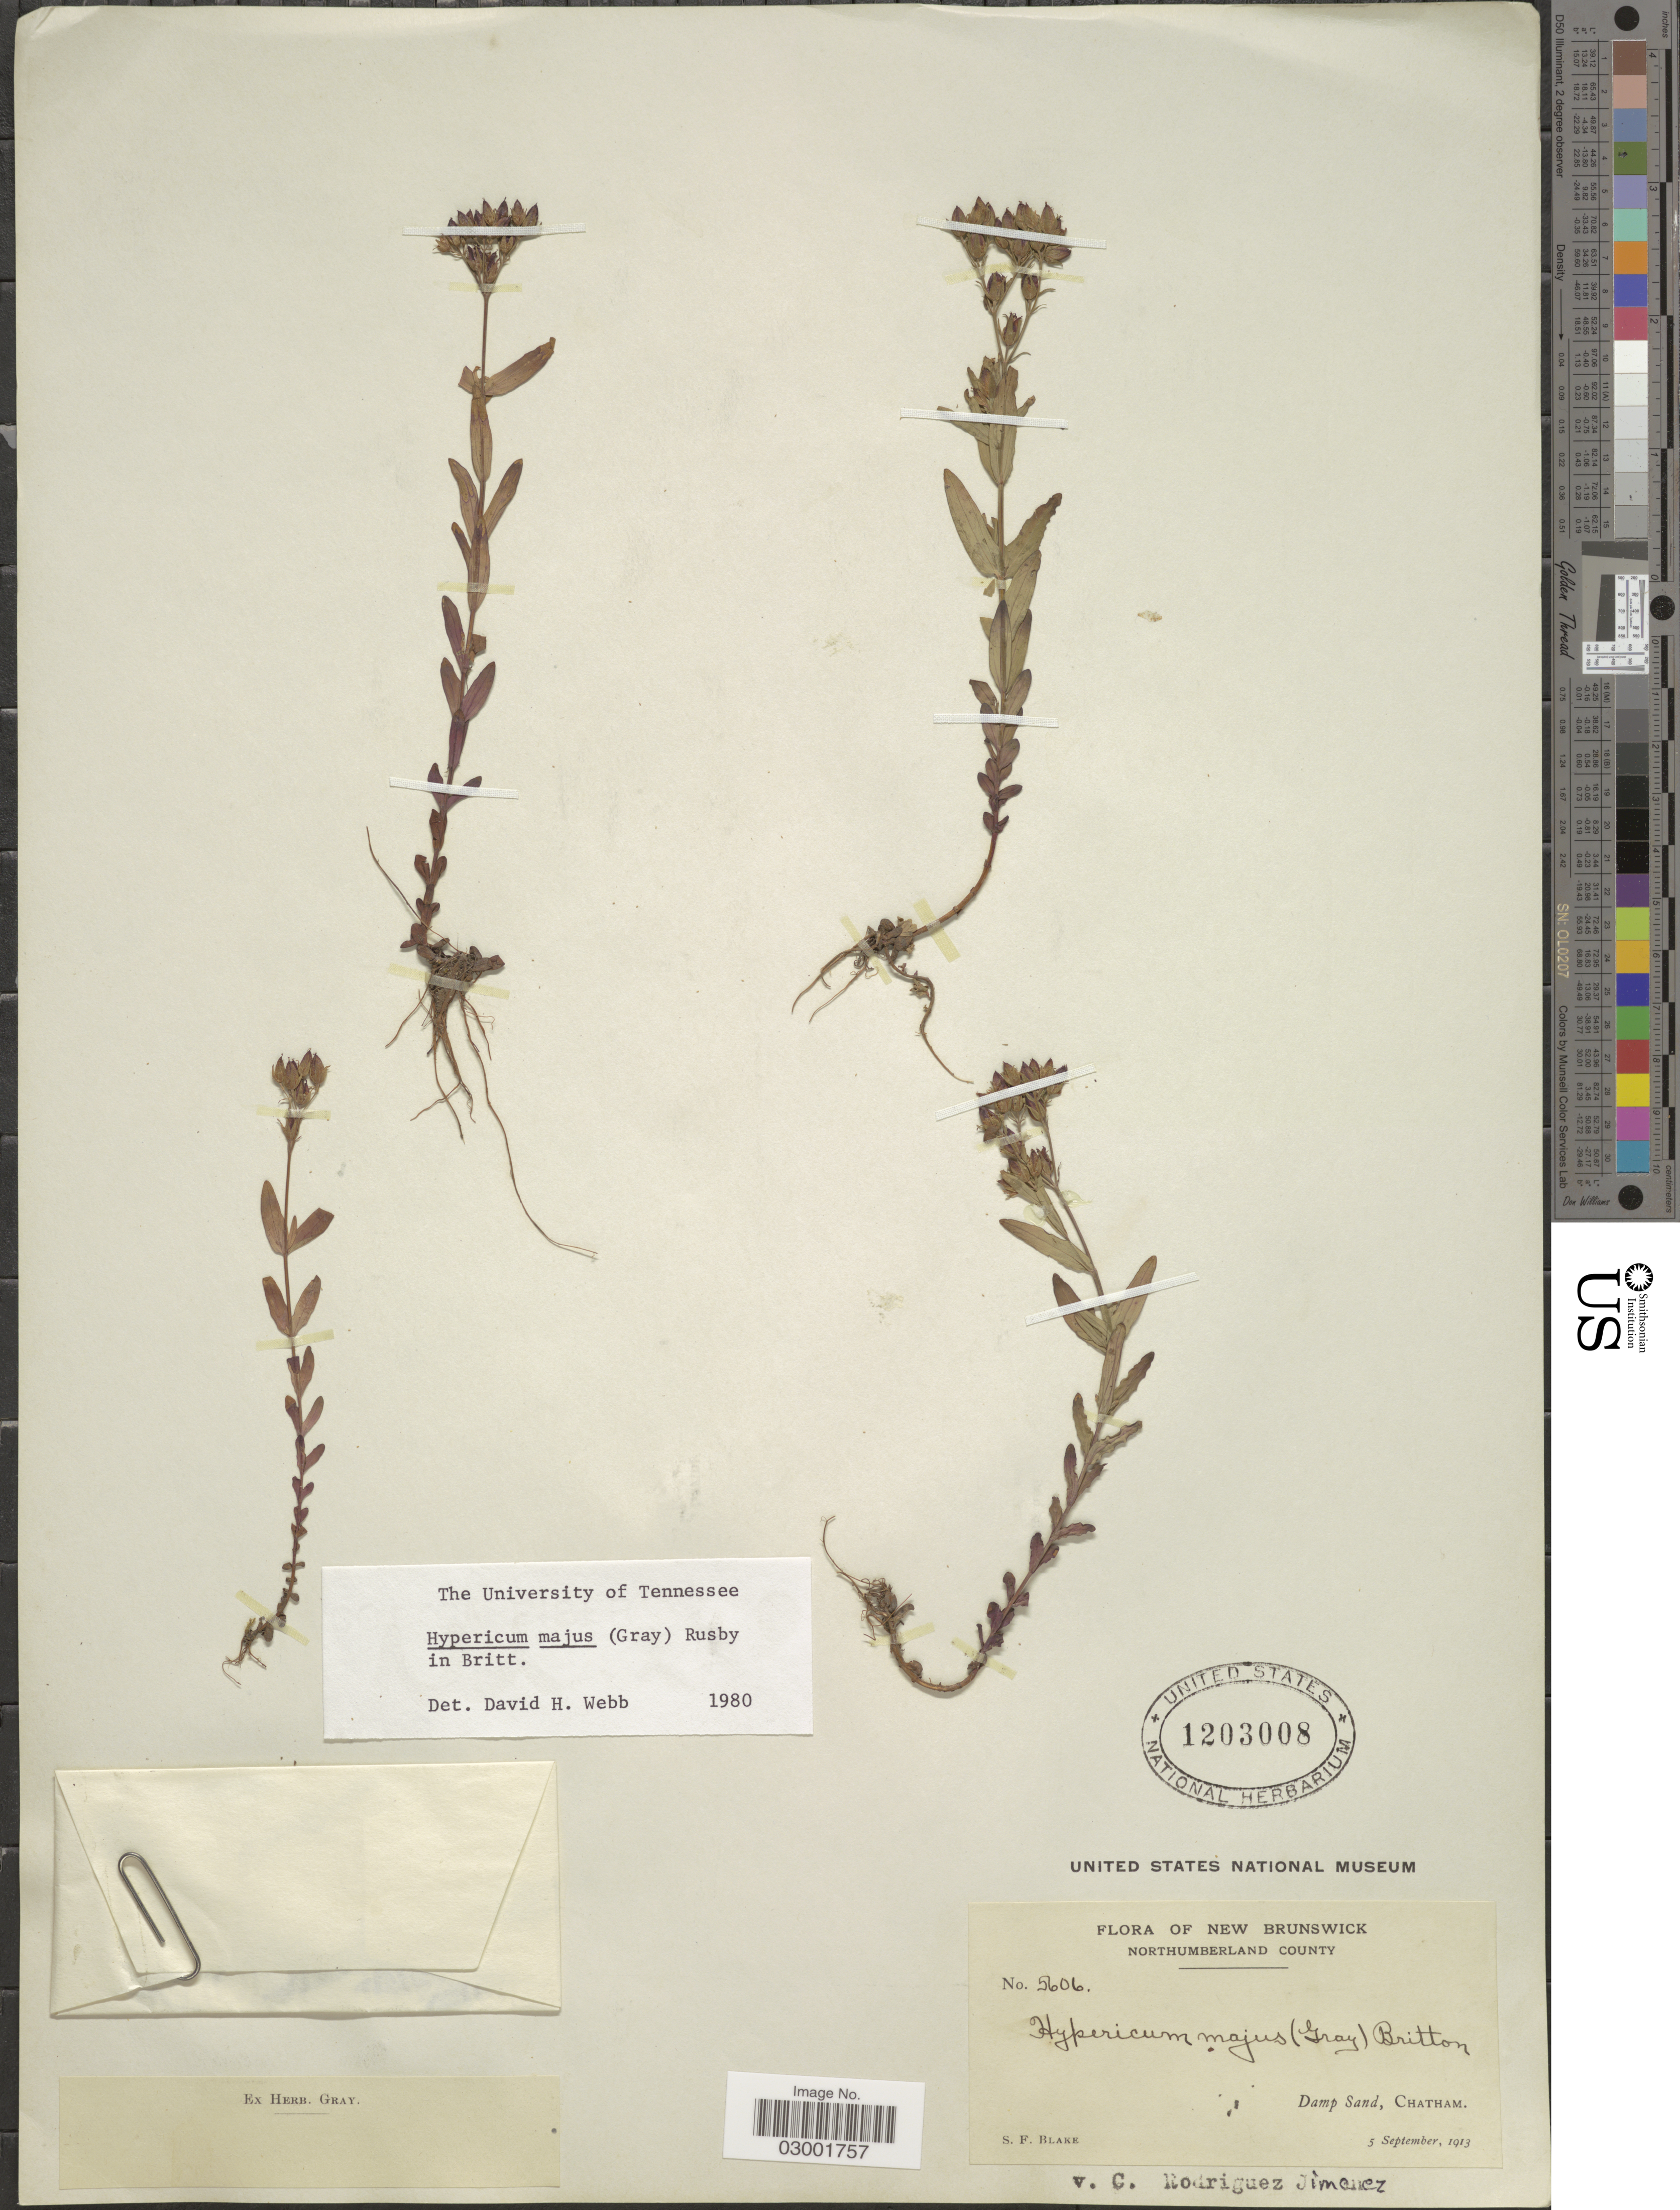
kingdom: Plantae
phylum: Tracheophyta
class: Magnoliopsida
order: Malpighiales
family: Hypericaceae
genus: Hypericum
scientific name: Hypericum majus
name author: (A. Gray) Britton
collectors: S. Blake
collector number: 5606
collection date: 1913-09-05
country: Canada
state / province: New Brunswick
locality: Northumberland County. Damp Sand, Chatham.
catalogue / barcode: US 1203008